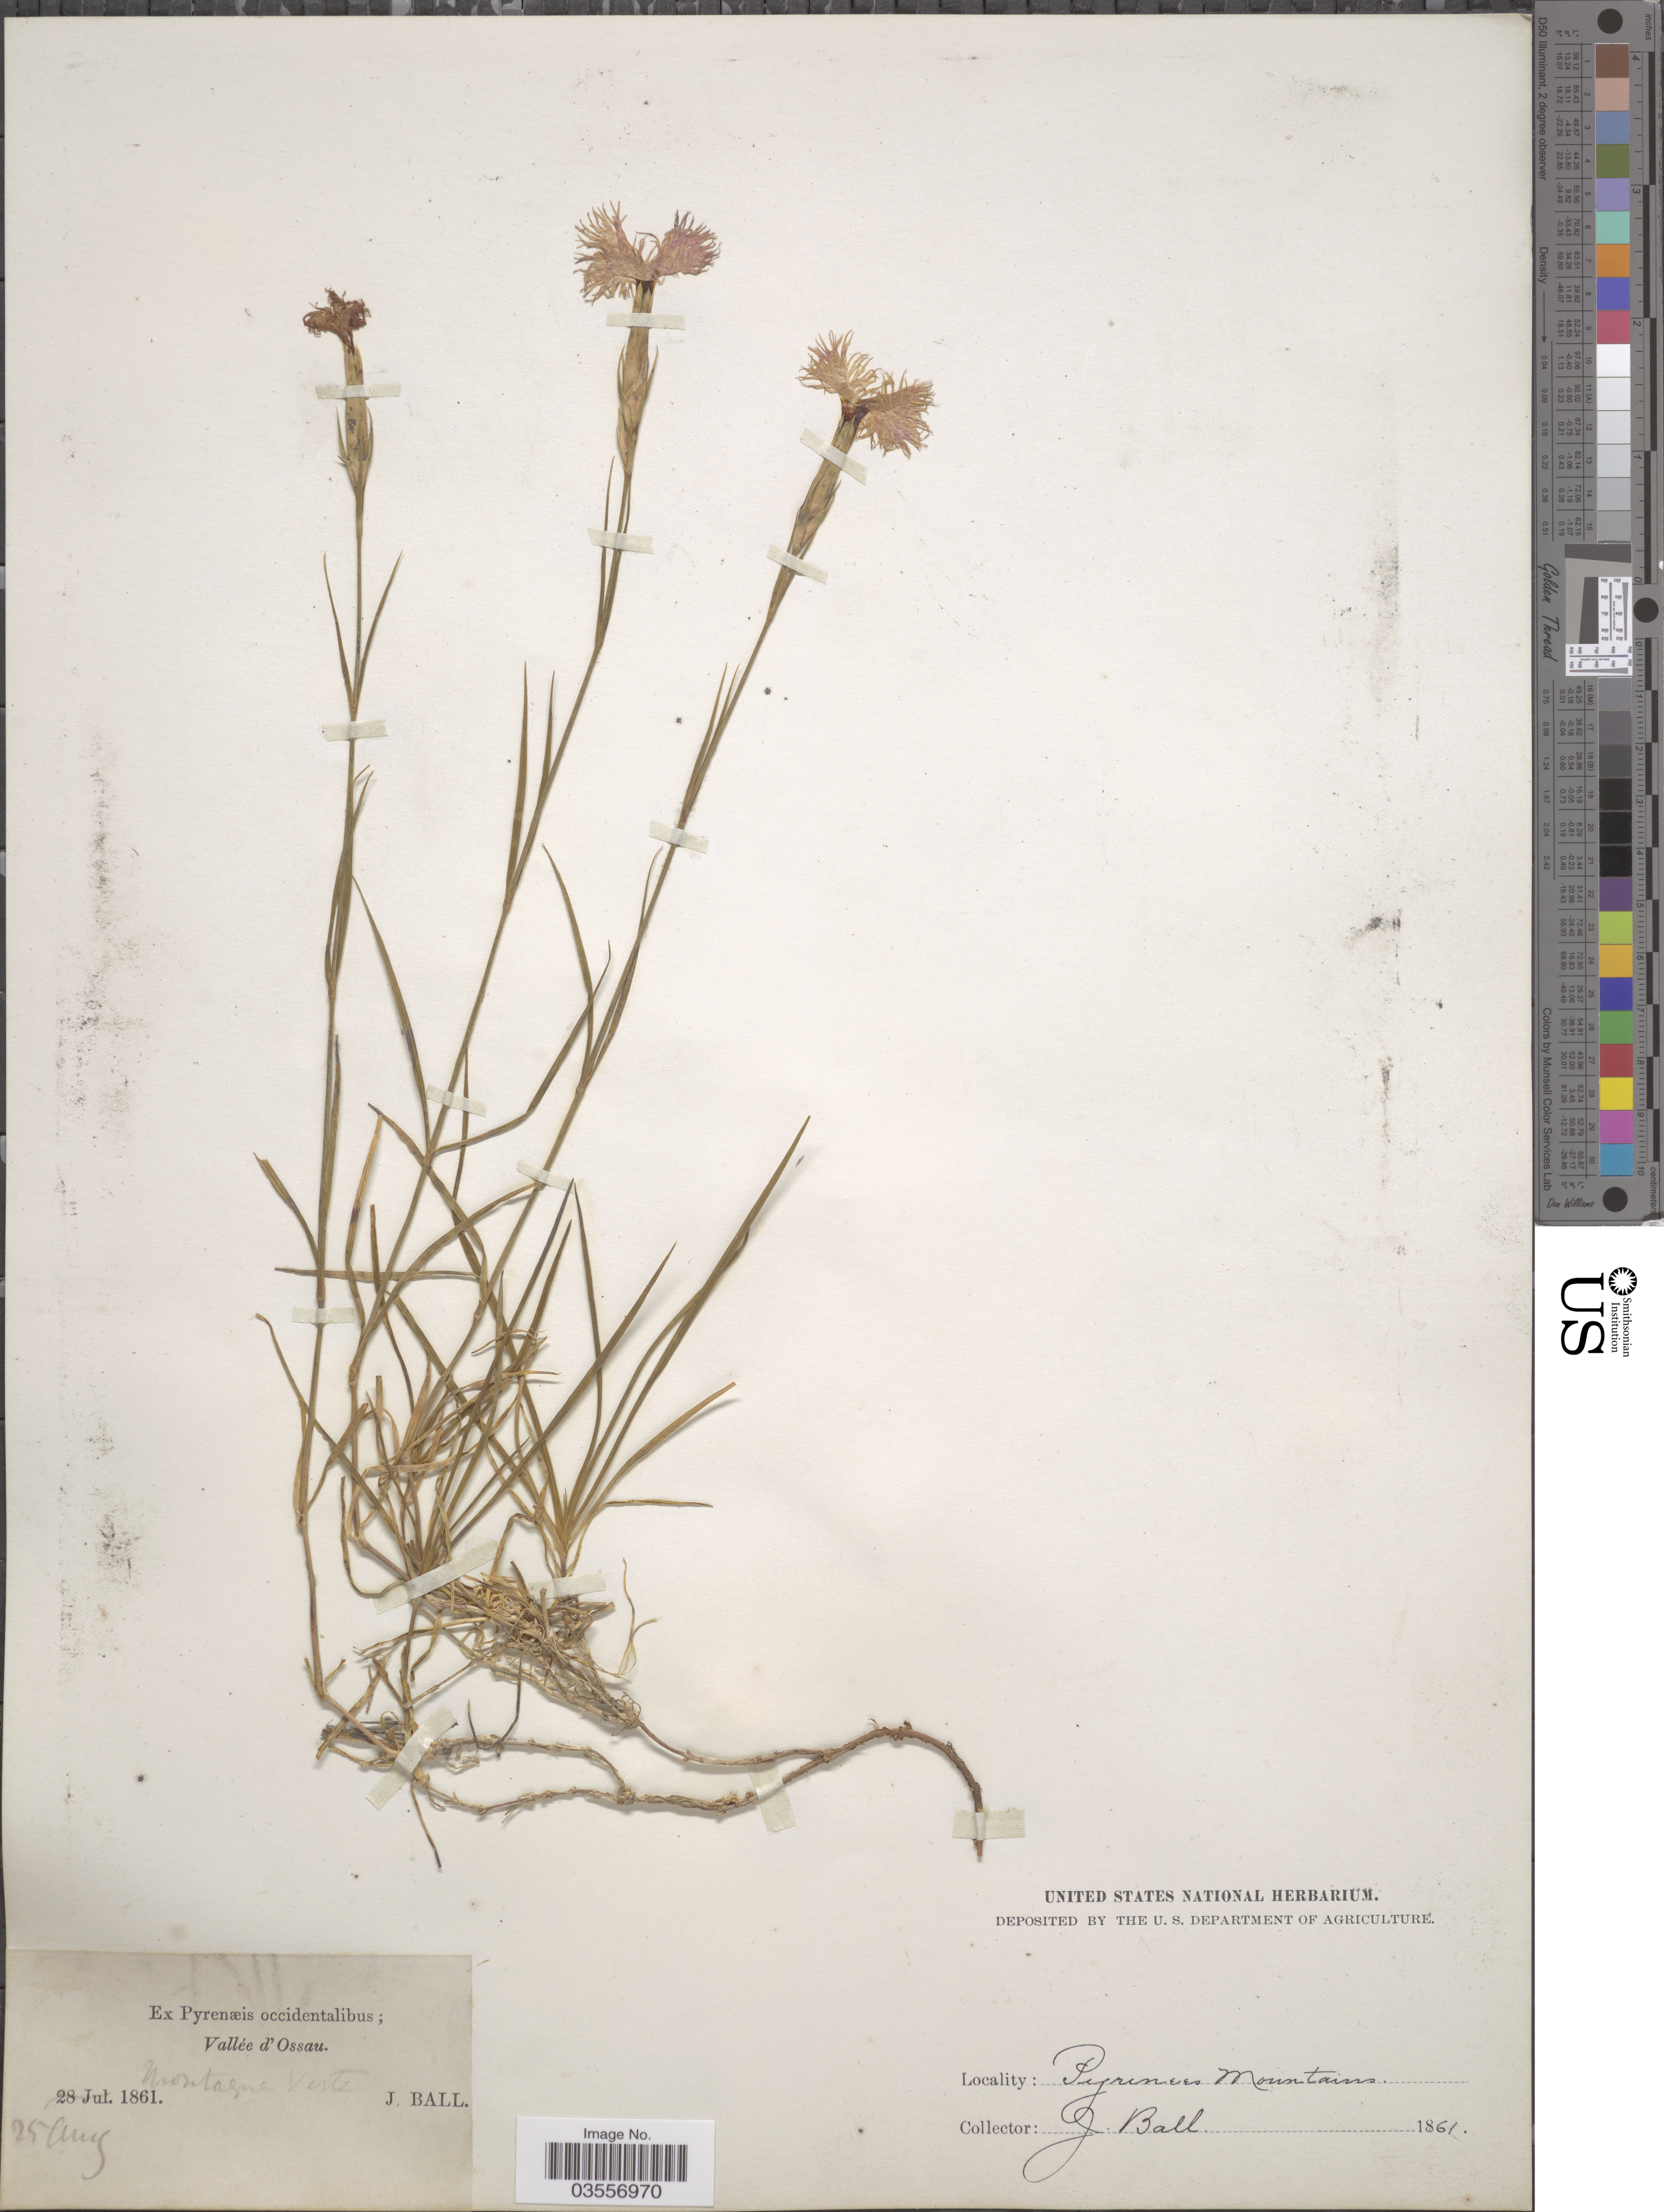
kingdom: Plantae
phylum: Tracheophyta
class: Magnoliopsida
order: Caryophyllales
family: Caryophyllaceae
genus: Dianthus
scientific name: Dianthus sp.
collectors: J. Ball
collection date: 1861-08-25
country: France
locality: Ex Pyrenæis occidentalibus; Vallée d'Ossau. Montagne Verte. Pyrenees Mountains.